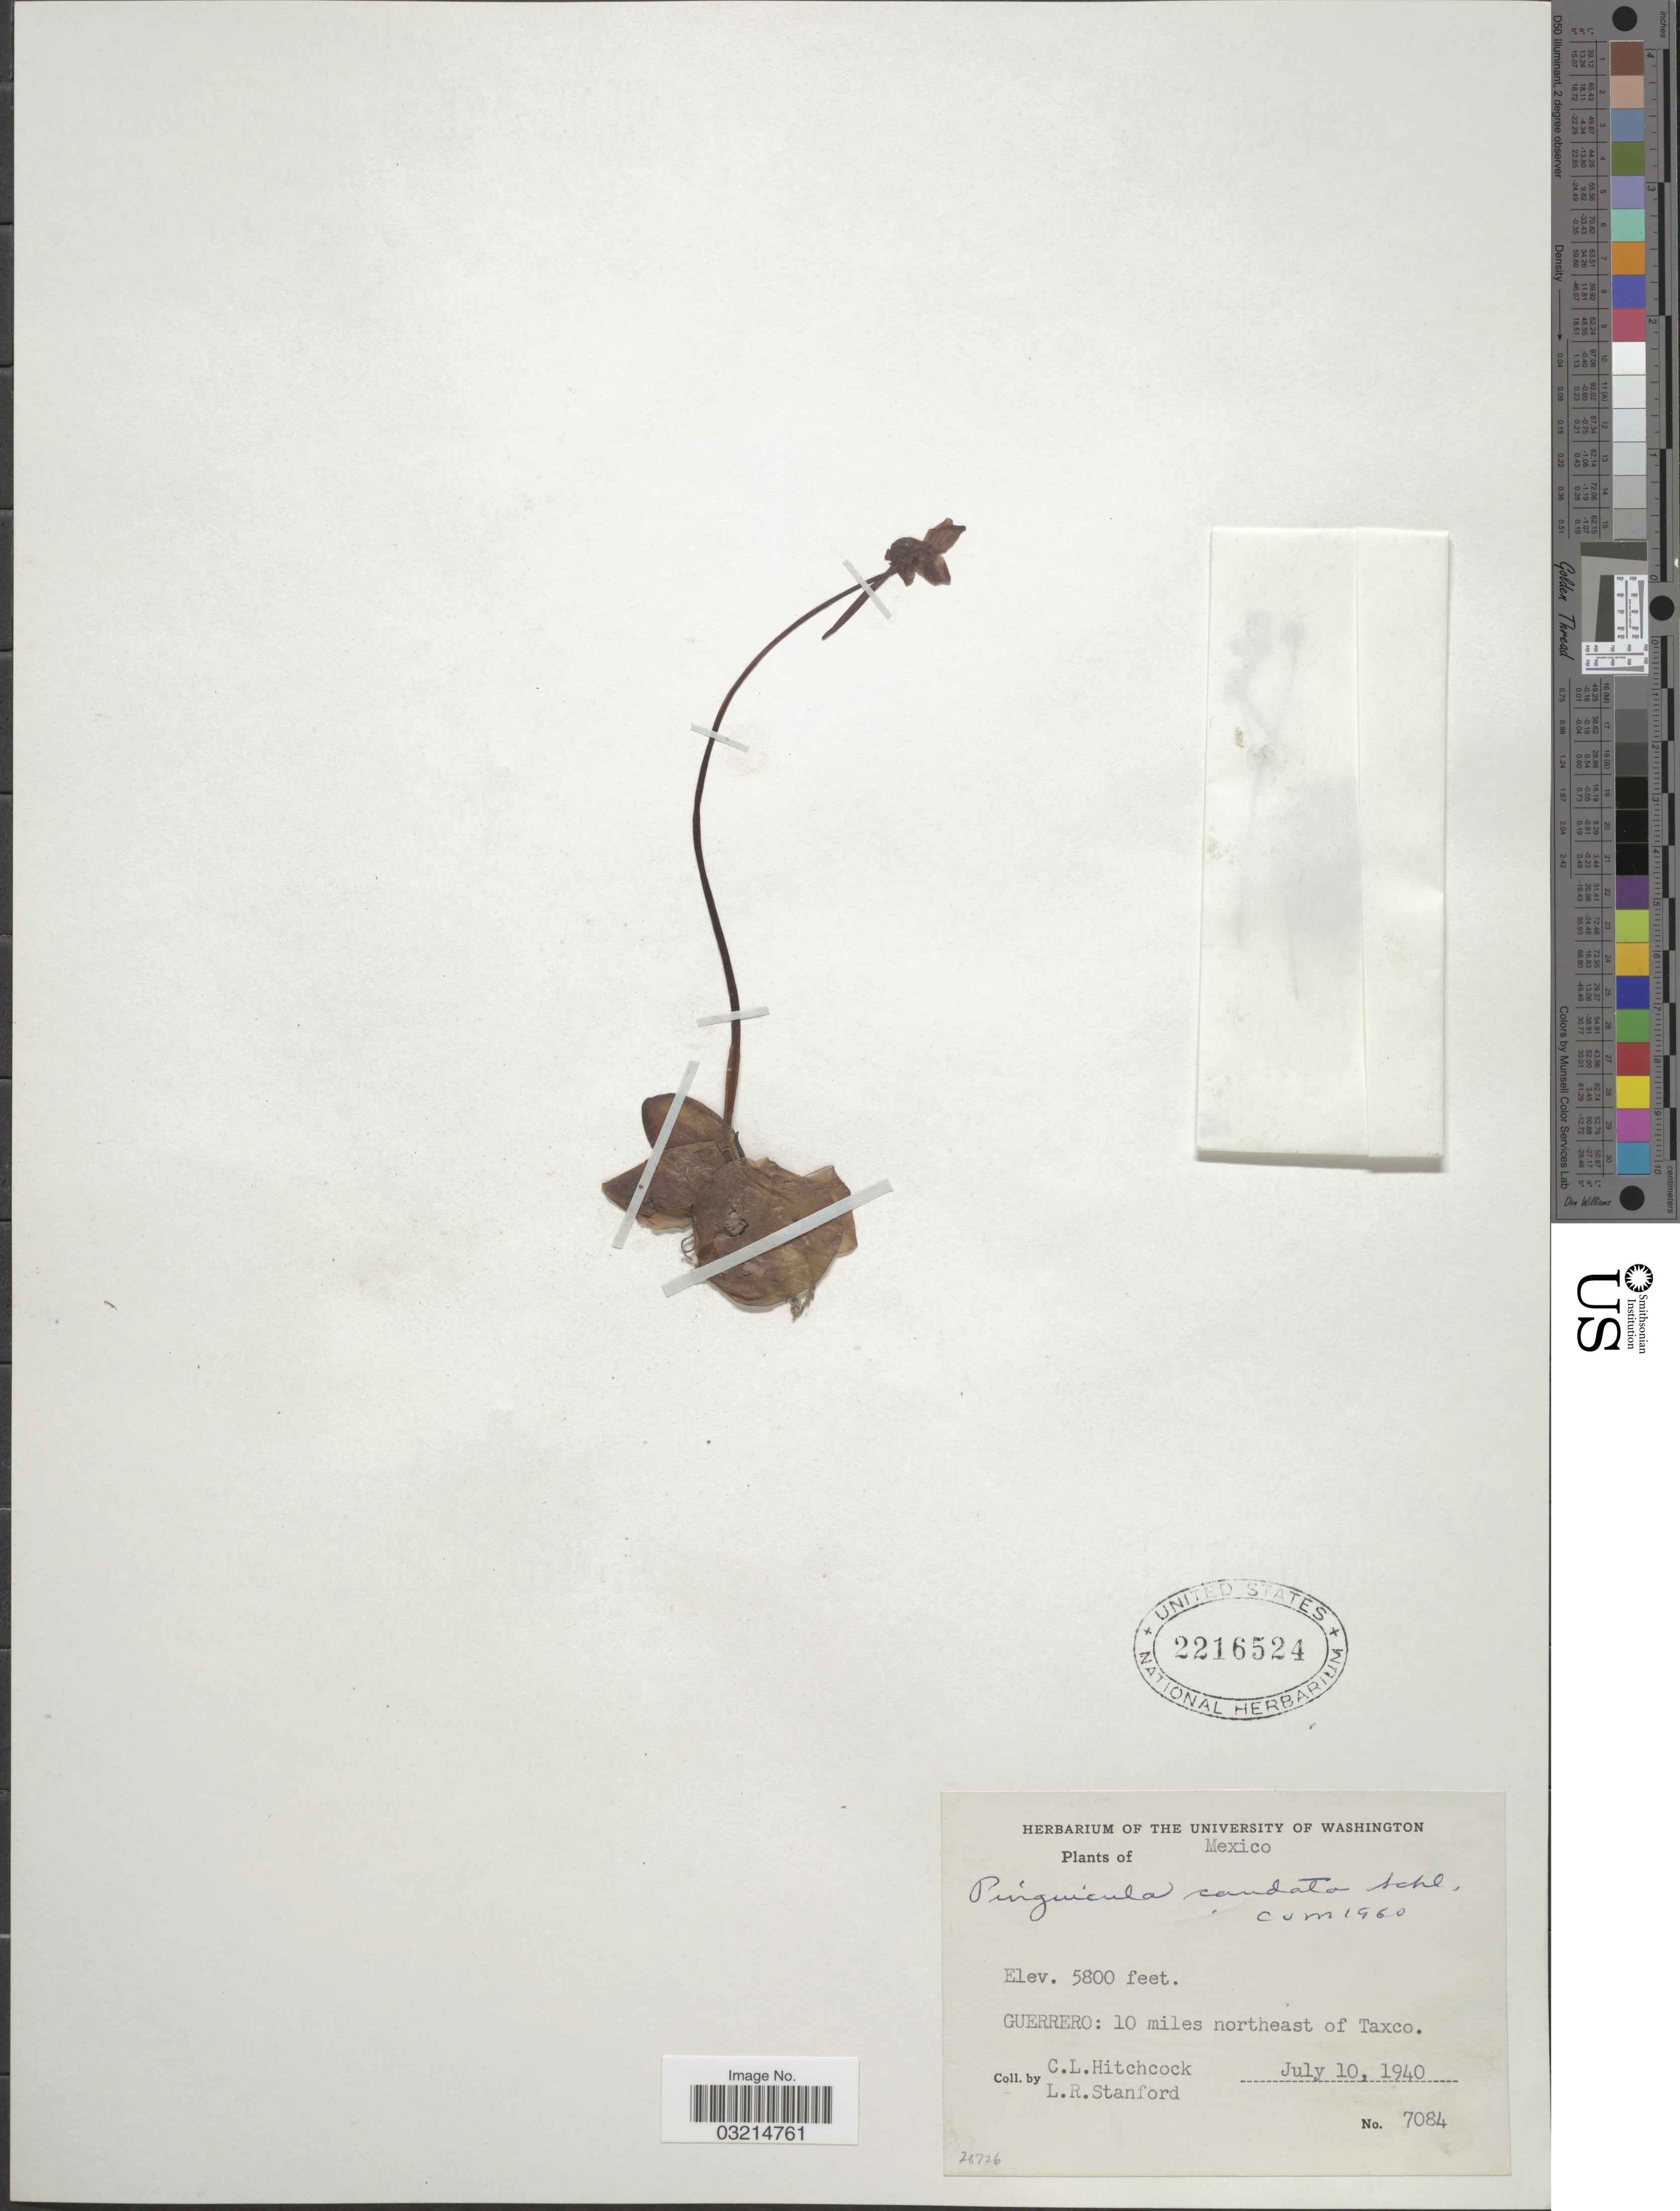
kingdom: Plantae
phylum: Tracheophyta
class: Magnoliopsida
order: Lamiales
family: Lentibulariaceae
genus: Pinguicula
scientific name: Pinguicula caudata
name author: Schltdl.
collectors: C. L. Hitchcock & L. R. Stanford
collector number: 7084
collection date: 1940-07-10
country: Mexico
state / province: Guerrero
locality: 10 miles northeast of Taxco.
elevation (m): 1768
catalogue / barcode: US 2216524